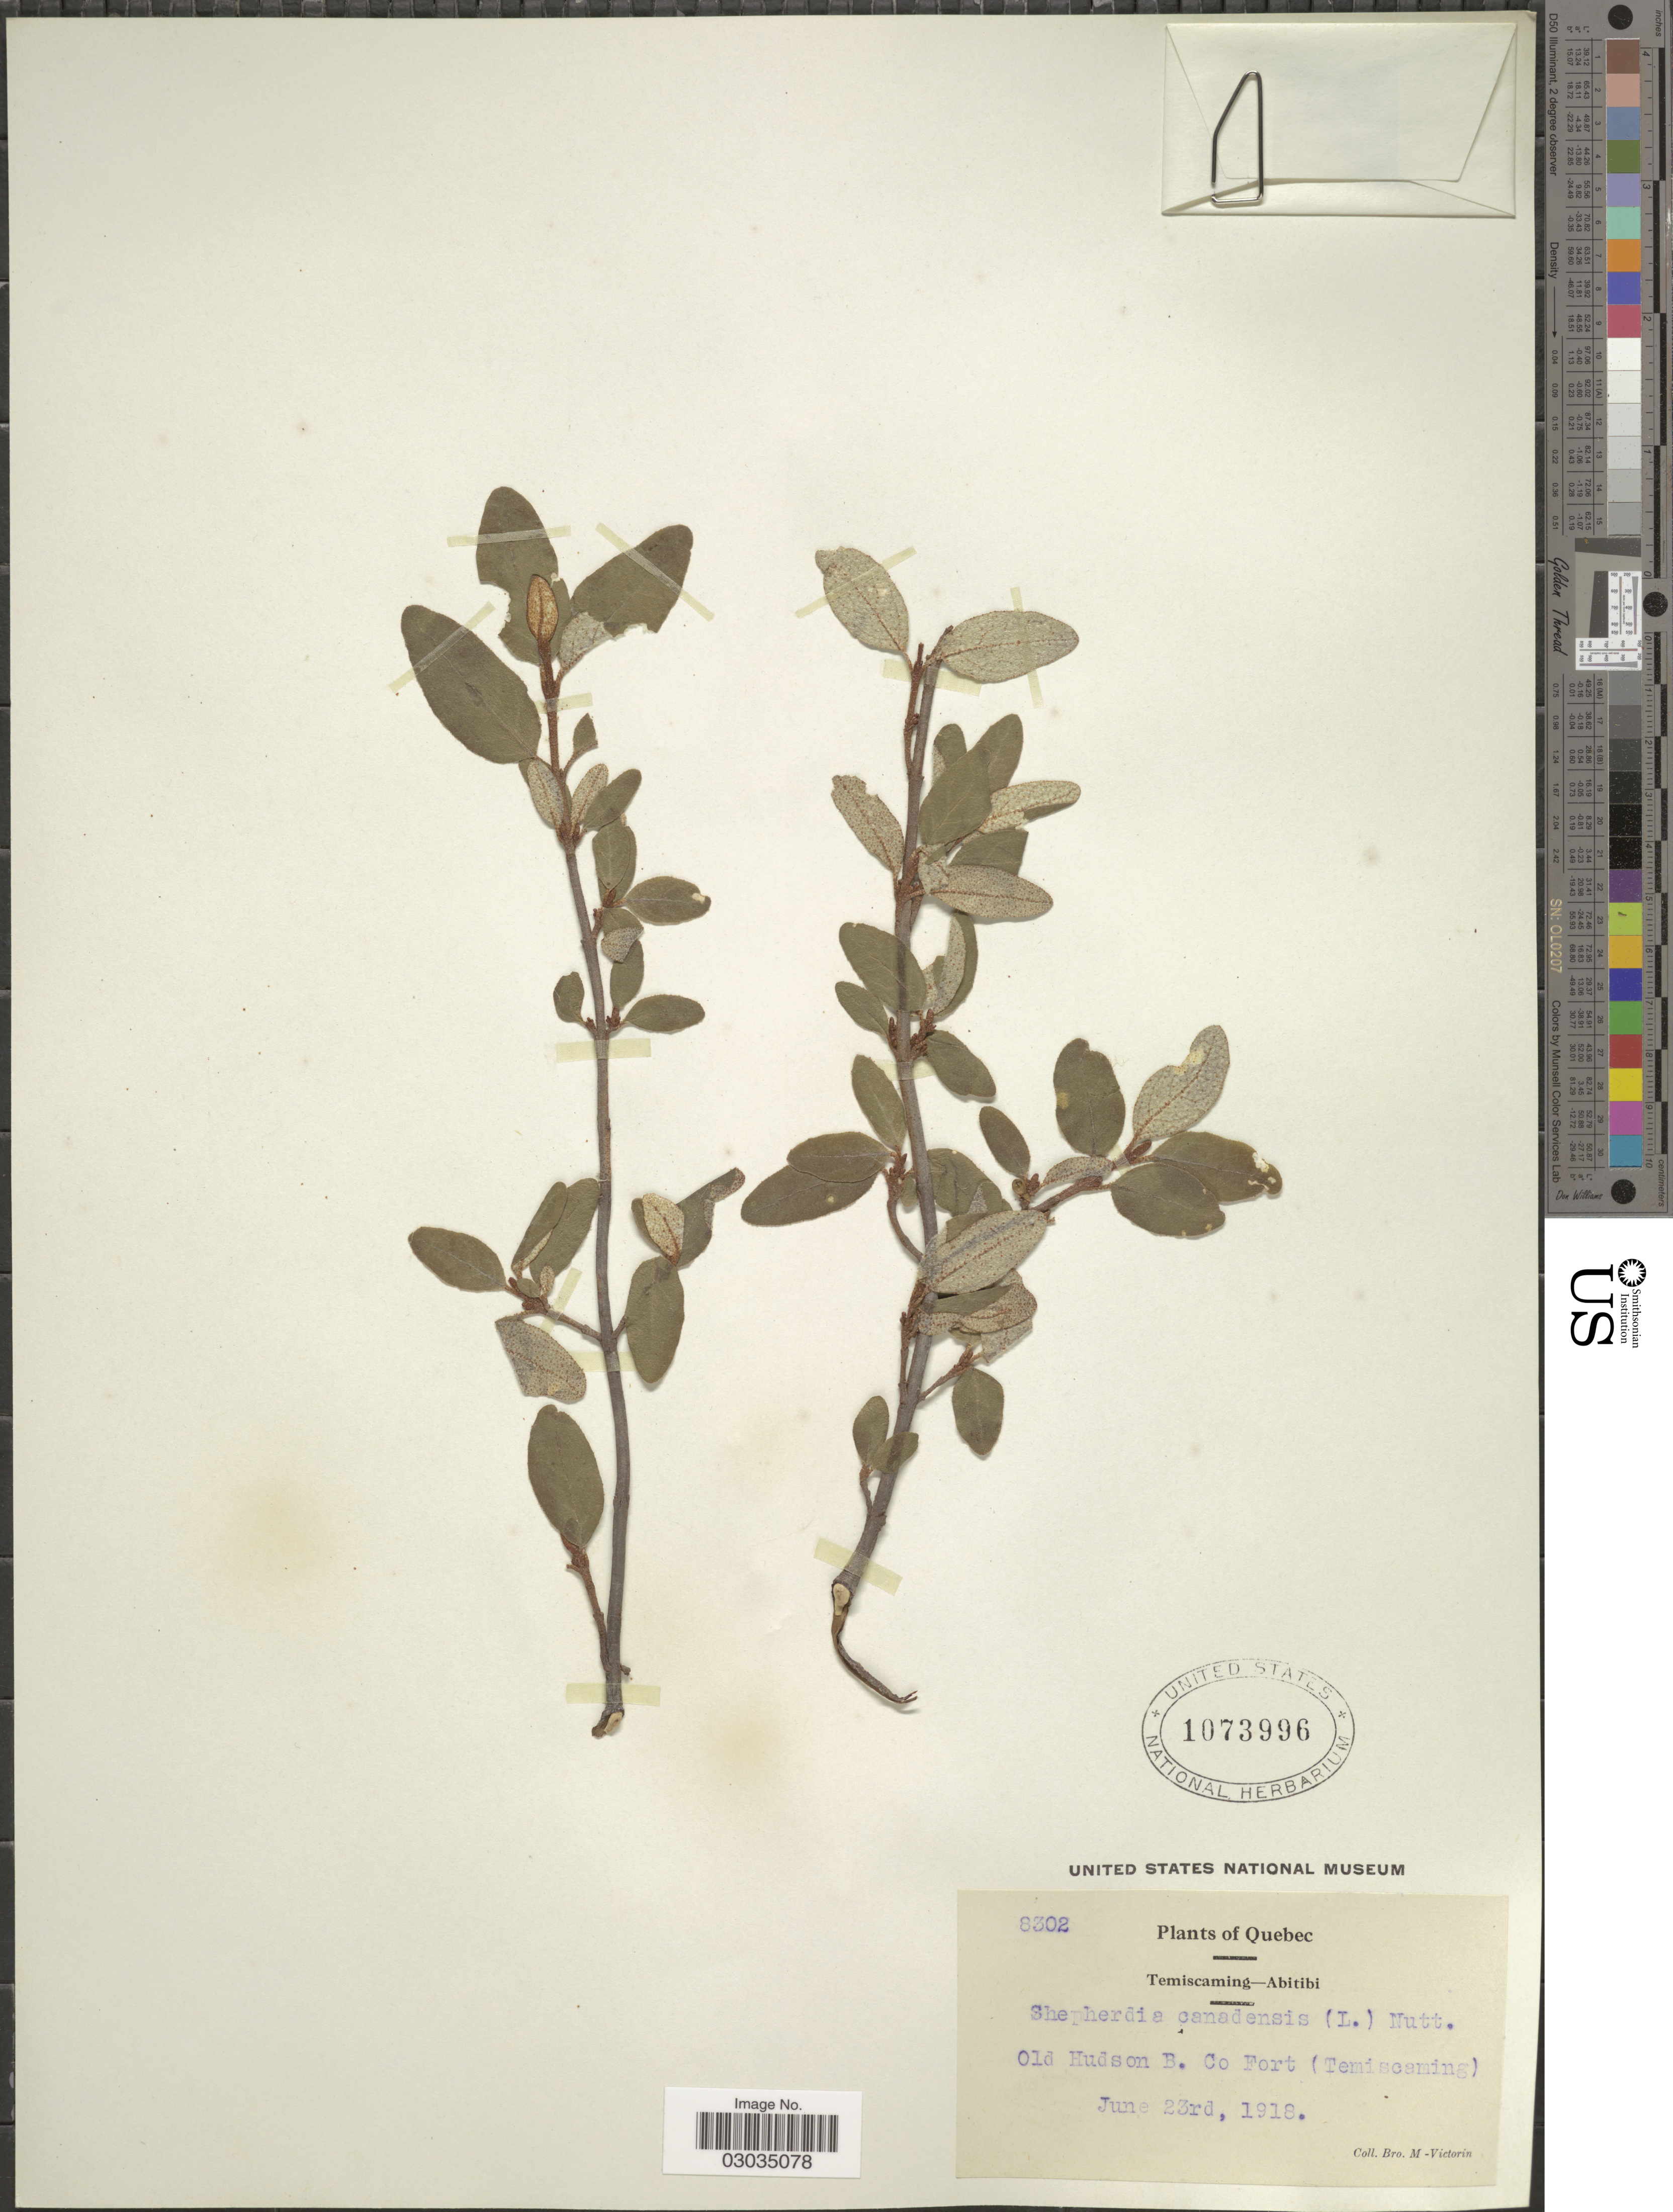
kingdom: Plantae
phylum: Tracheophyta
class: Magnoliopsida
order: Rosales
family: Elaeagnaceae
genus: Shepherdia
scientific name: Shepherdia canadensis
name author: (L.) Nutt.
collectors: Fr. Marie-Victorin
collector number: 8302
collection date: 1918-06-23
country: Canada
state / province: Quebec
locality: Temiscaming-Abitibi, Old Hudson B. Co Fprt (Temiscaming).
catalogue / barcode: US 1073996